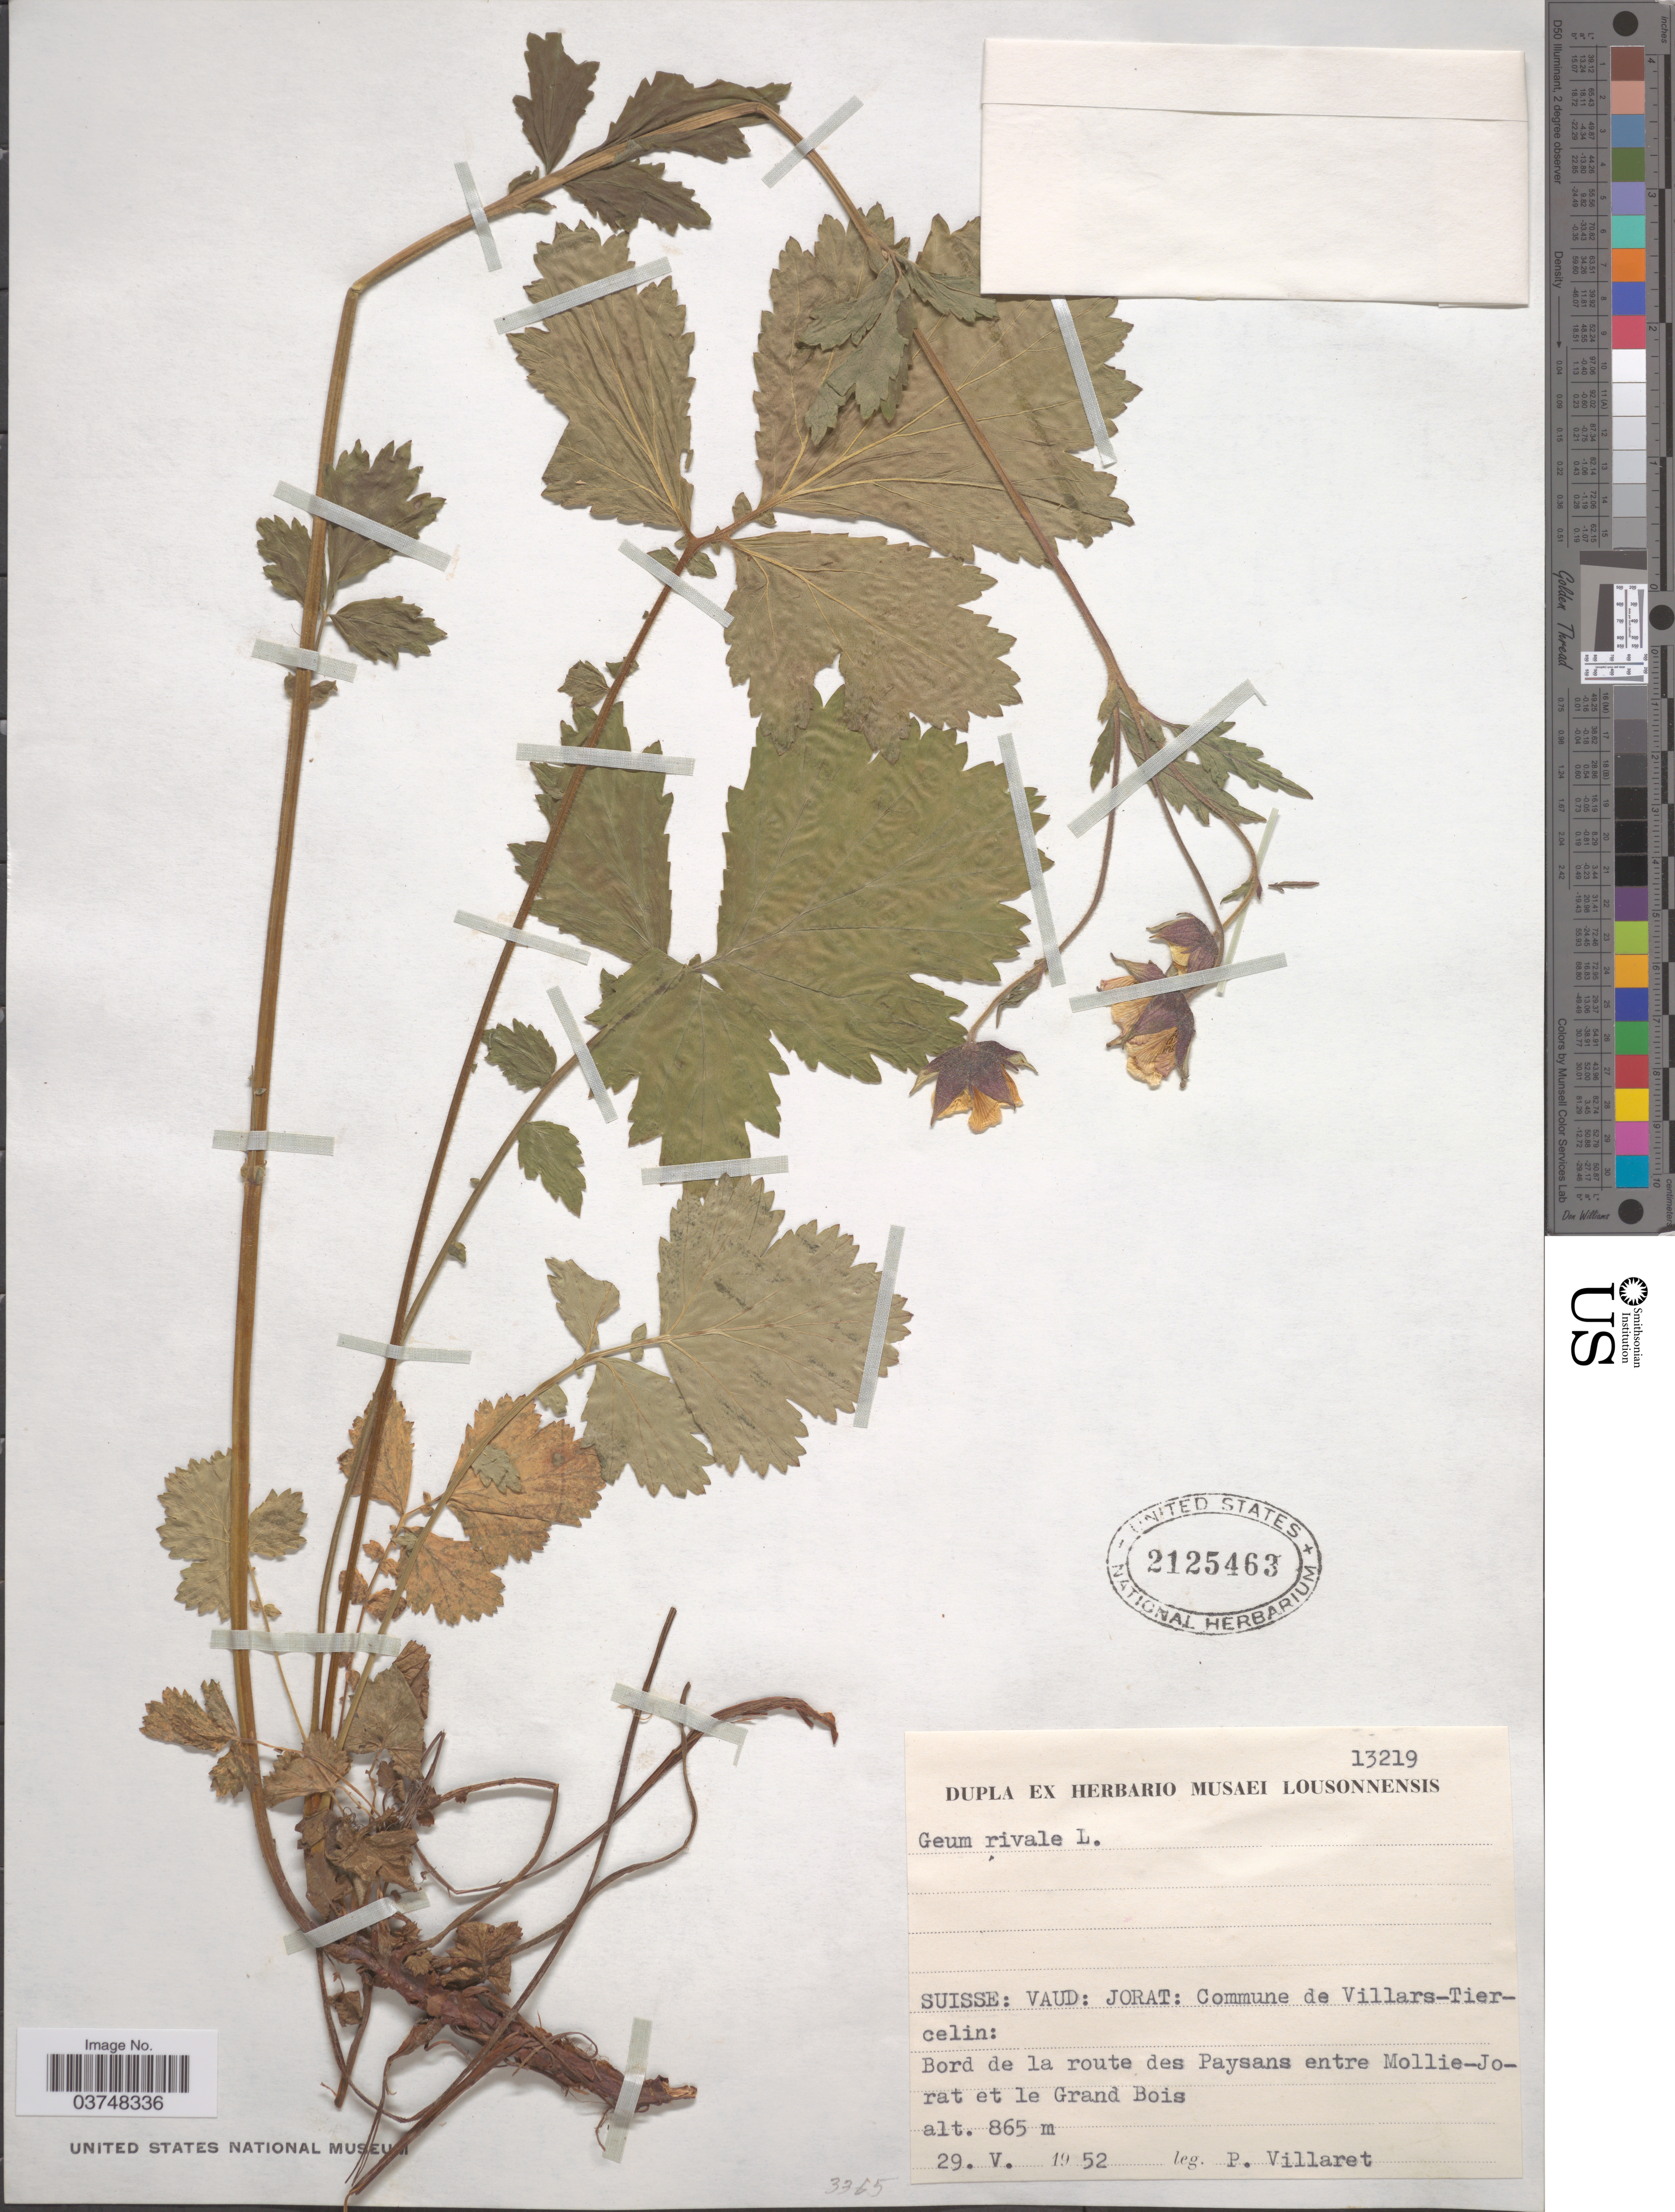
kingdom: Plantae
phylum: Tracheophyta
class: Magnoliopsida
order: Rosales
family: Rosaceae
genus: Geum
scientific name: Geum rivale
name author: L.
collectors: P. Villaret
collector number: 13219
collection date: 1952-05-29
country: Switzerland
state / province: Vaud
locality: Suisse: Jorat: Commune de Villars-Tiercelin: Borde de la route des Paysans entre Mollie-Jorat et le Grand Bois.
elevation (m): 865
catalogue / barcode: US 2125463